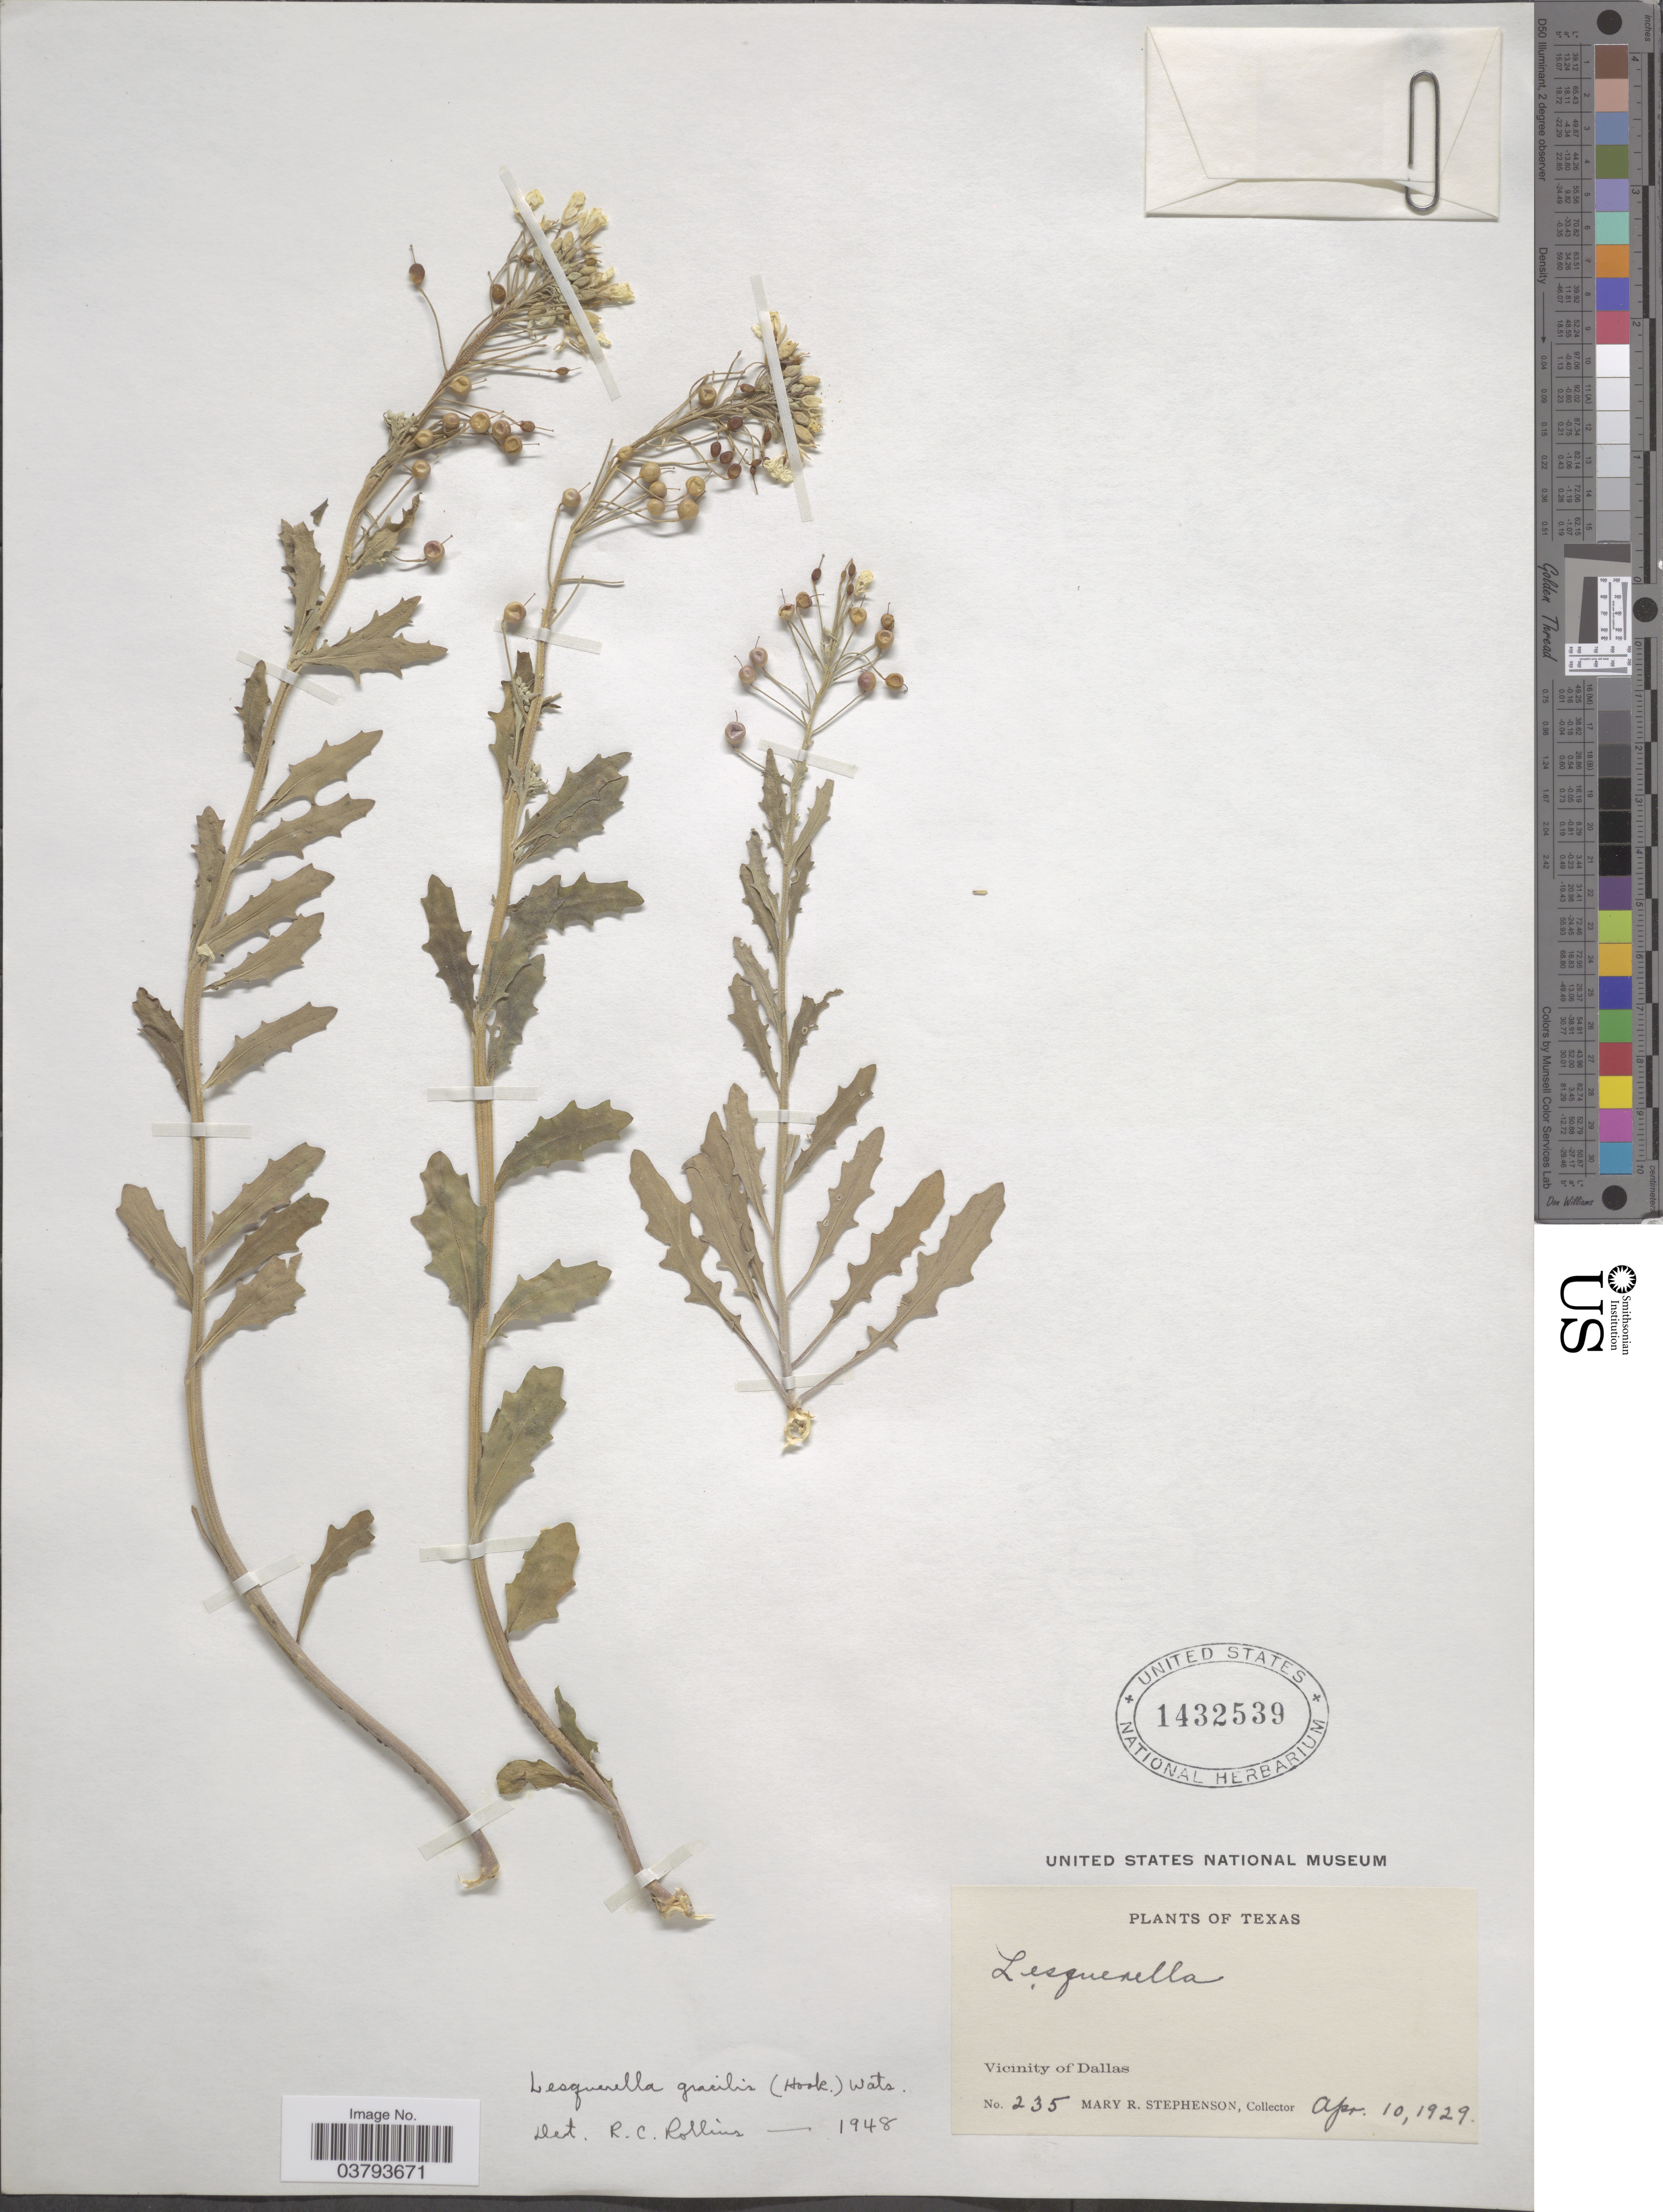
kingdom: Plantae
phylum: Tracheophyta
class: Magnoliopsida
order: Brassicales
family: Brassicaceae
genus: Lesquerella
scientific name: Lesquerella gracilis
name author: (Hook.) S. Watson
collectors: M. Stephenson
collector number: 235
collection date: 1929-04-10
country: United States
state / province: Texas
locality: Vicinity of Dallas.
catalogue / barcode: US 1432539